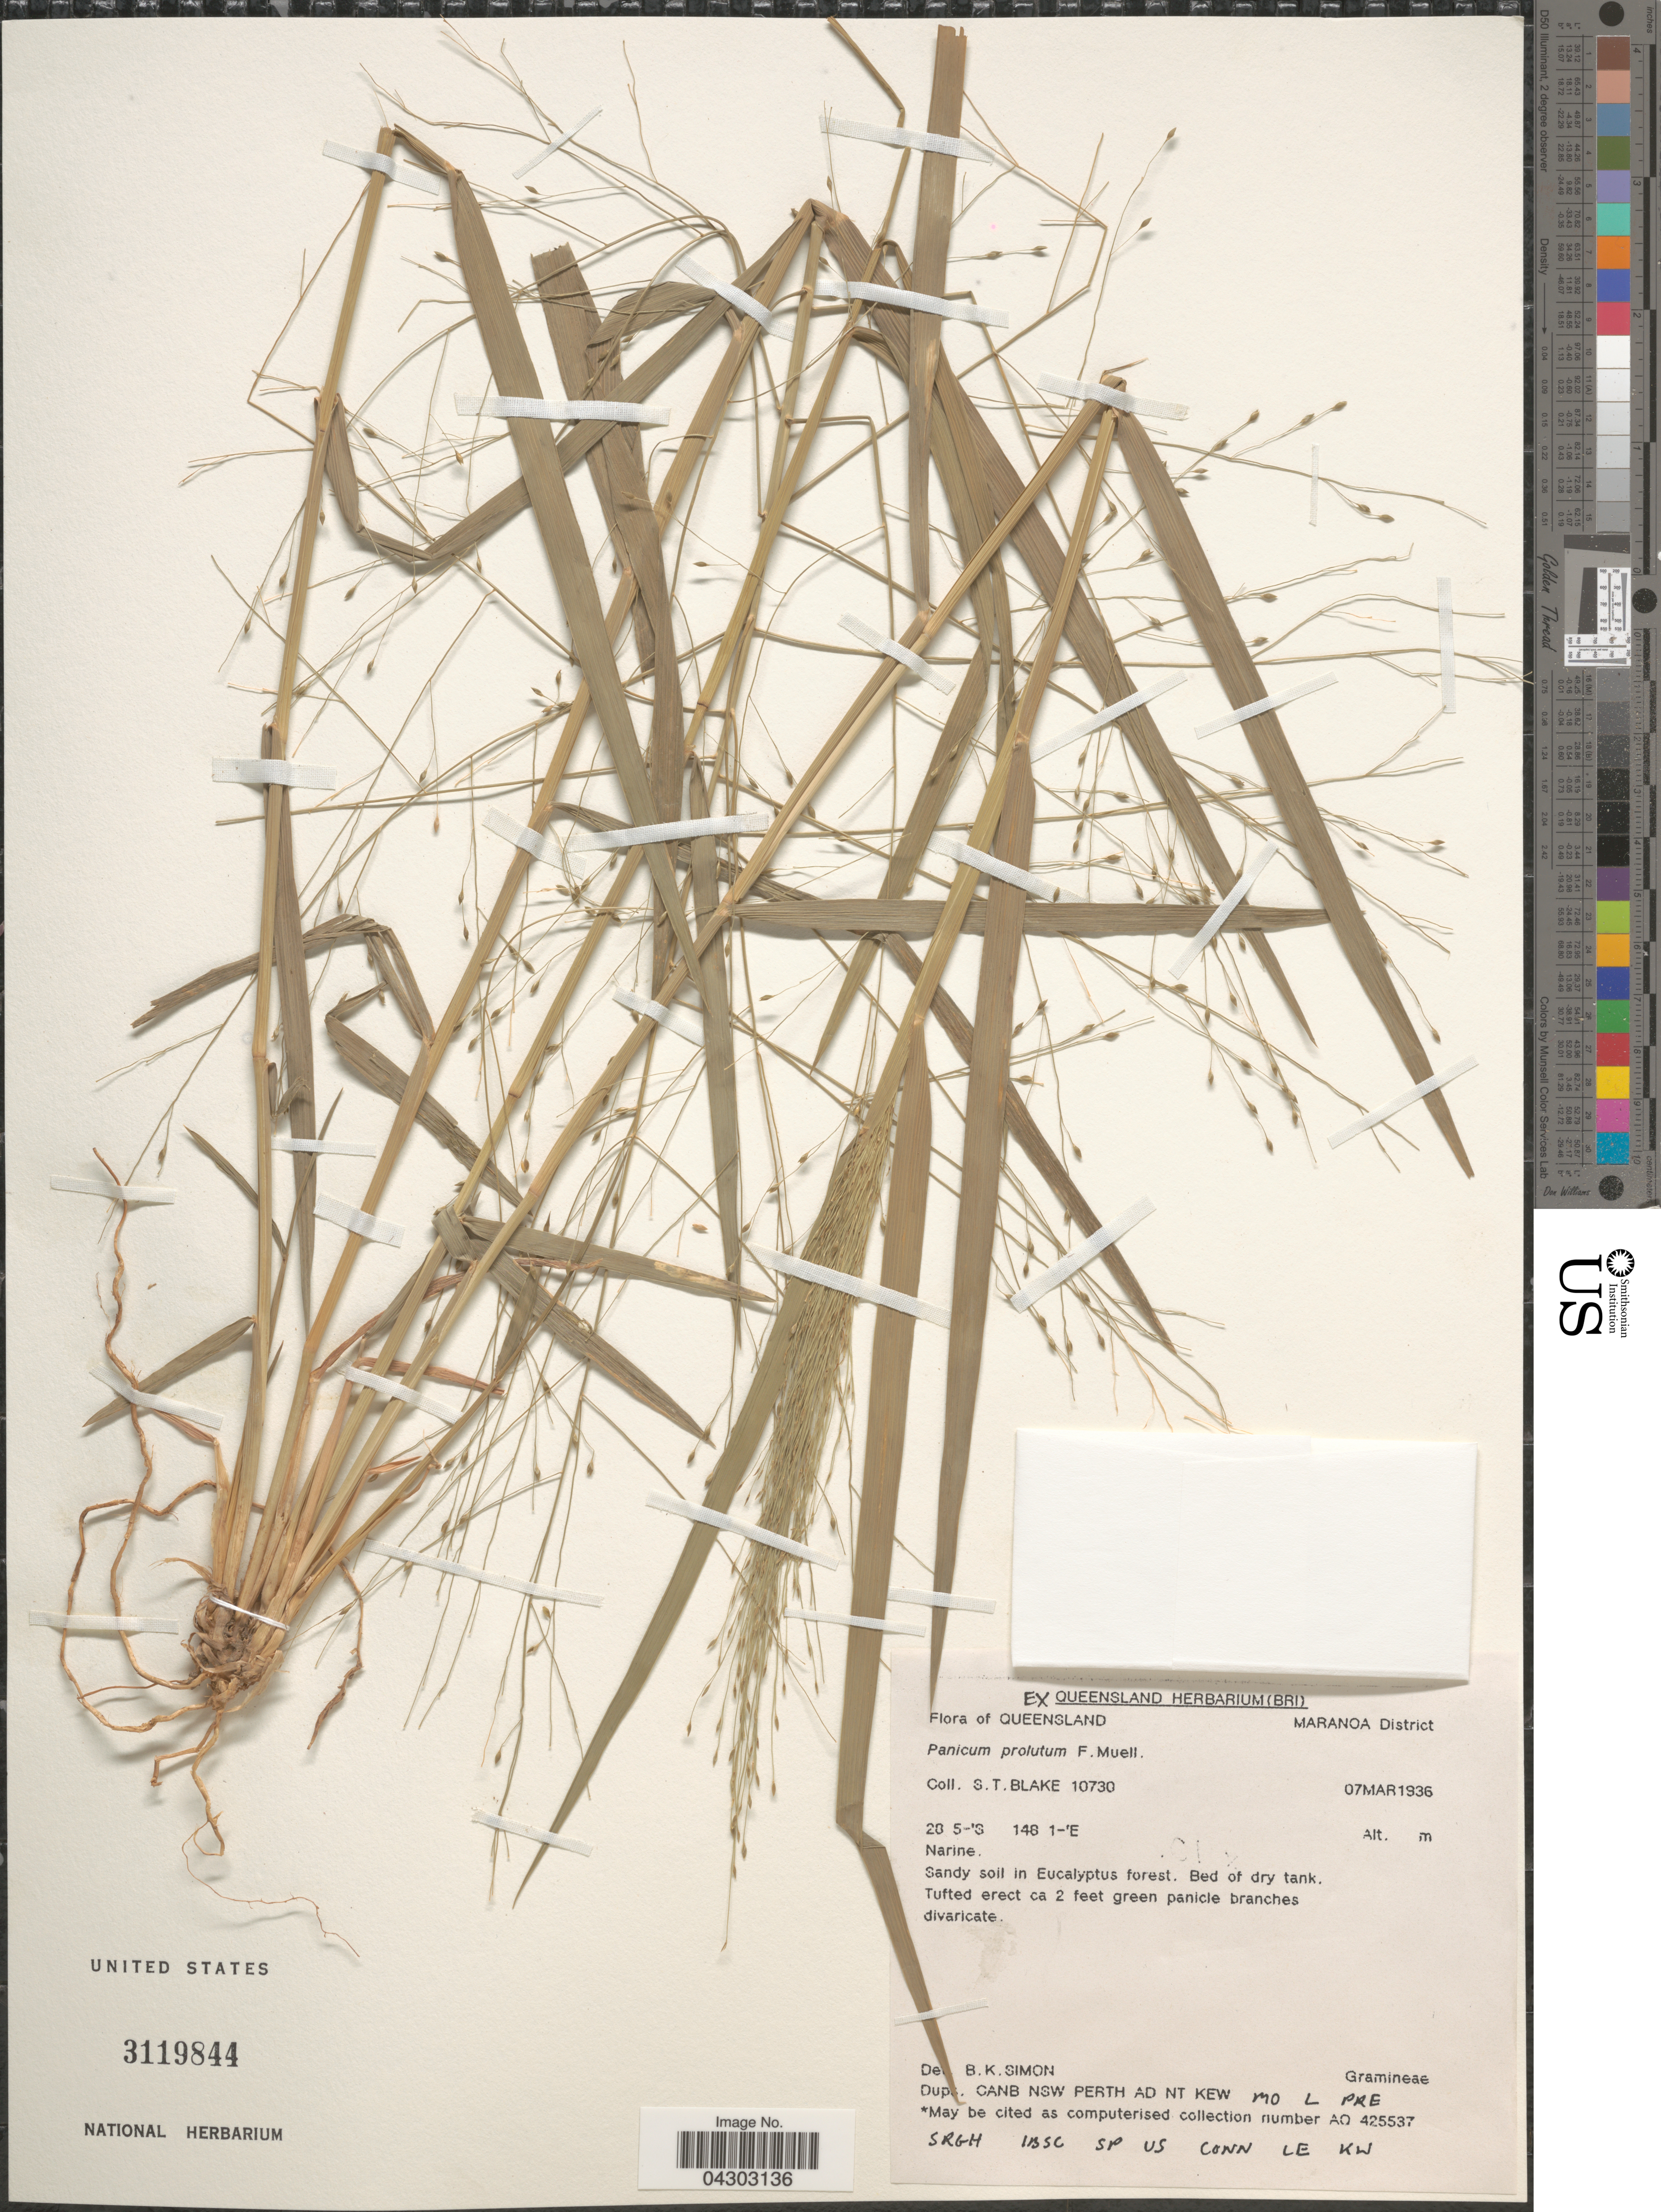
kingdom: Plantae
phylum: Tracheophyta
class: Liliopsida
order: Poales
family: Poaceae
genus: Panicum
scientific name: Panicum prolutum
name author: F. Muell.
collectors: S. T. Blake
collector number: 10730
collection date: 1936-03-07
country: Australia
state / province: Queensland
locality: Maranoa District. Narine.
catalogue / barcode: US 3119844